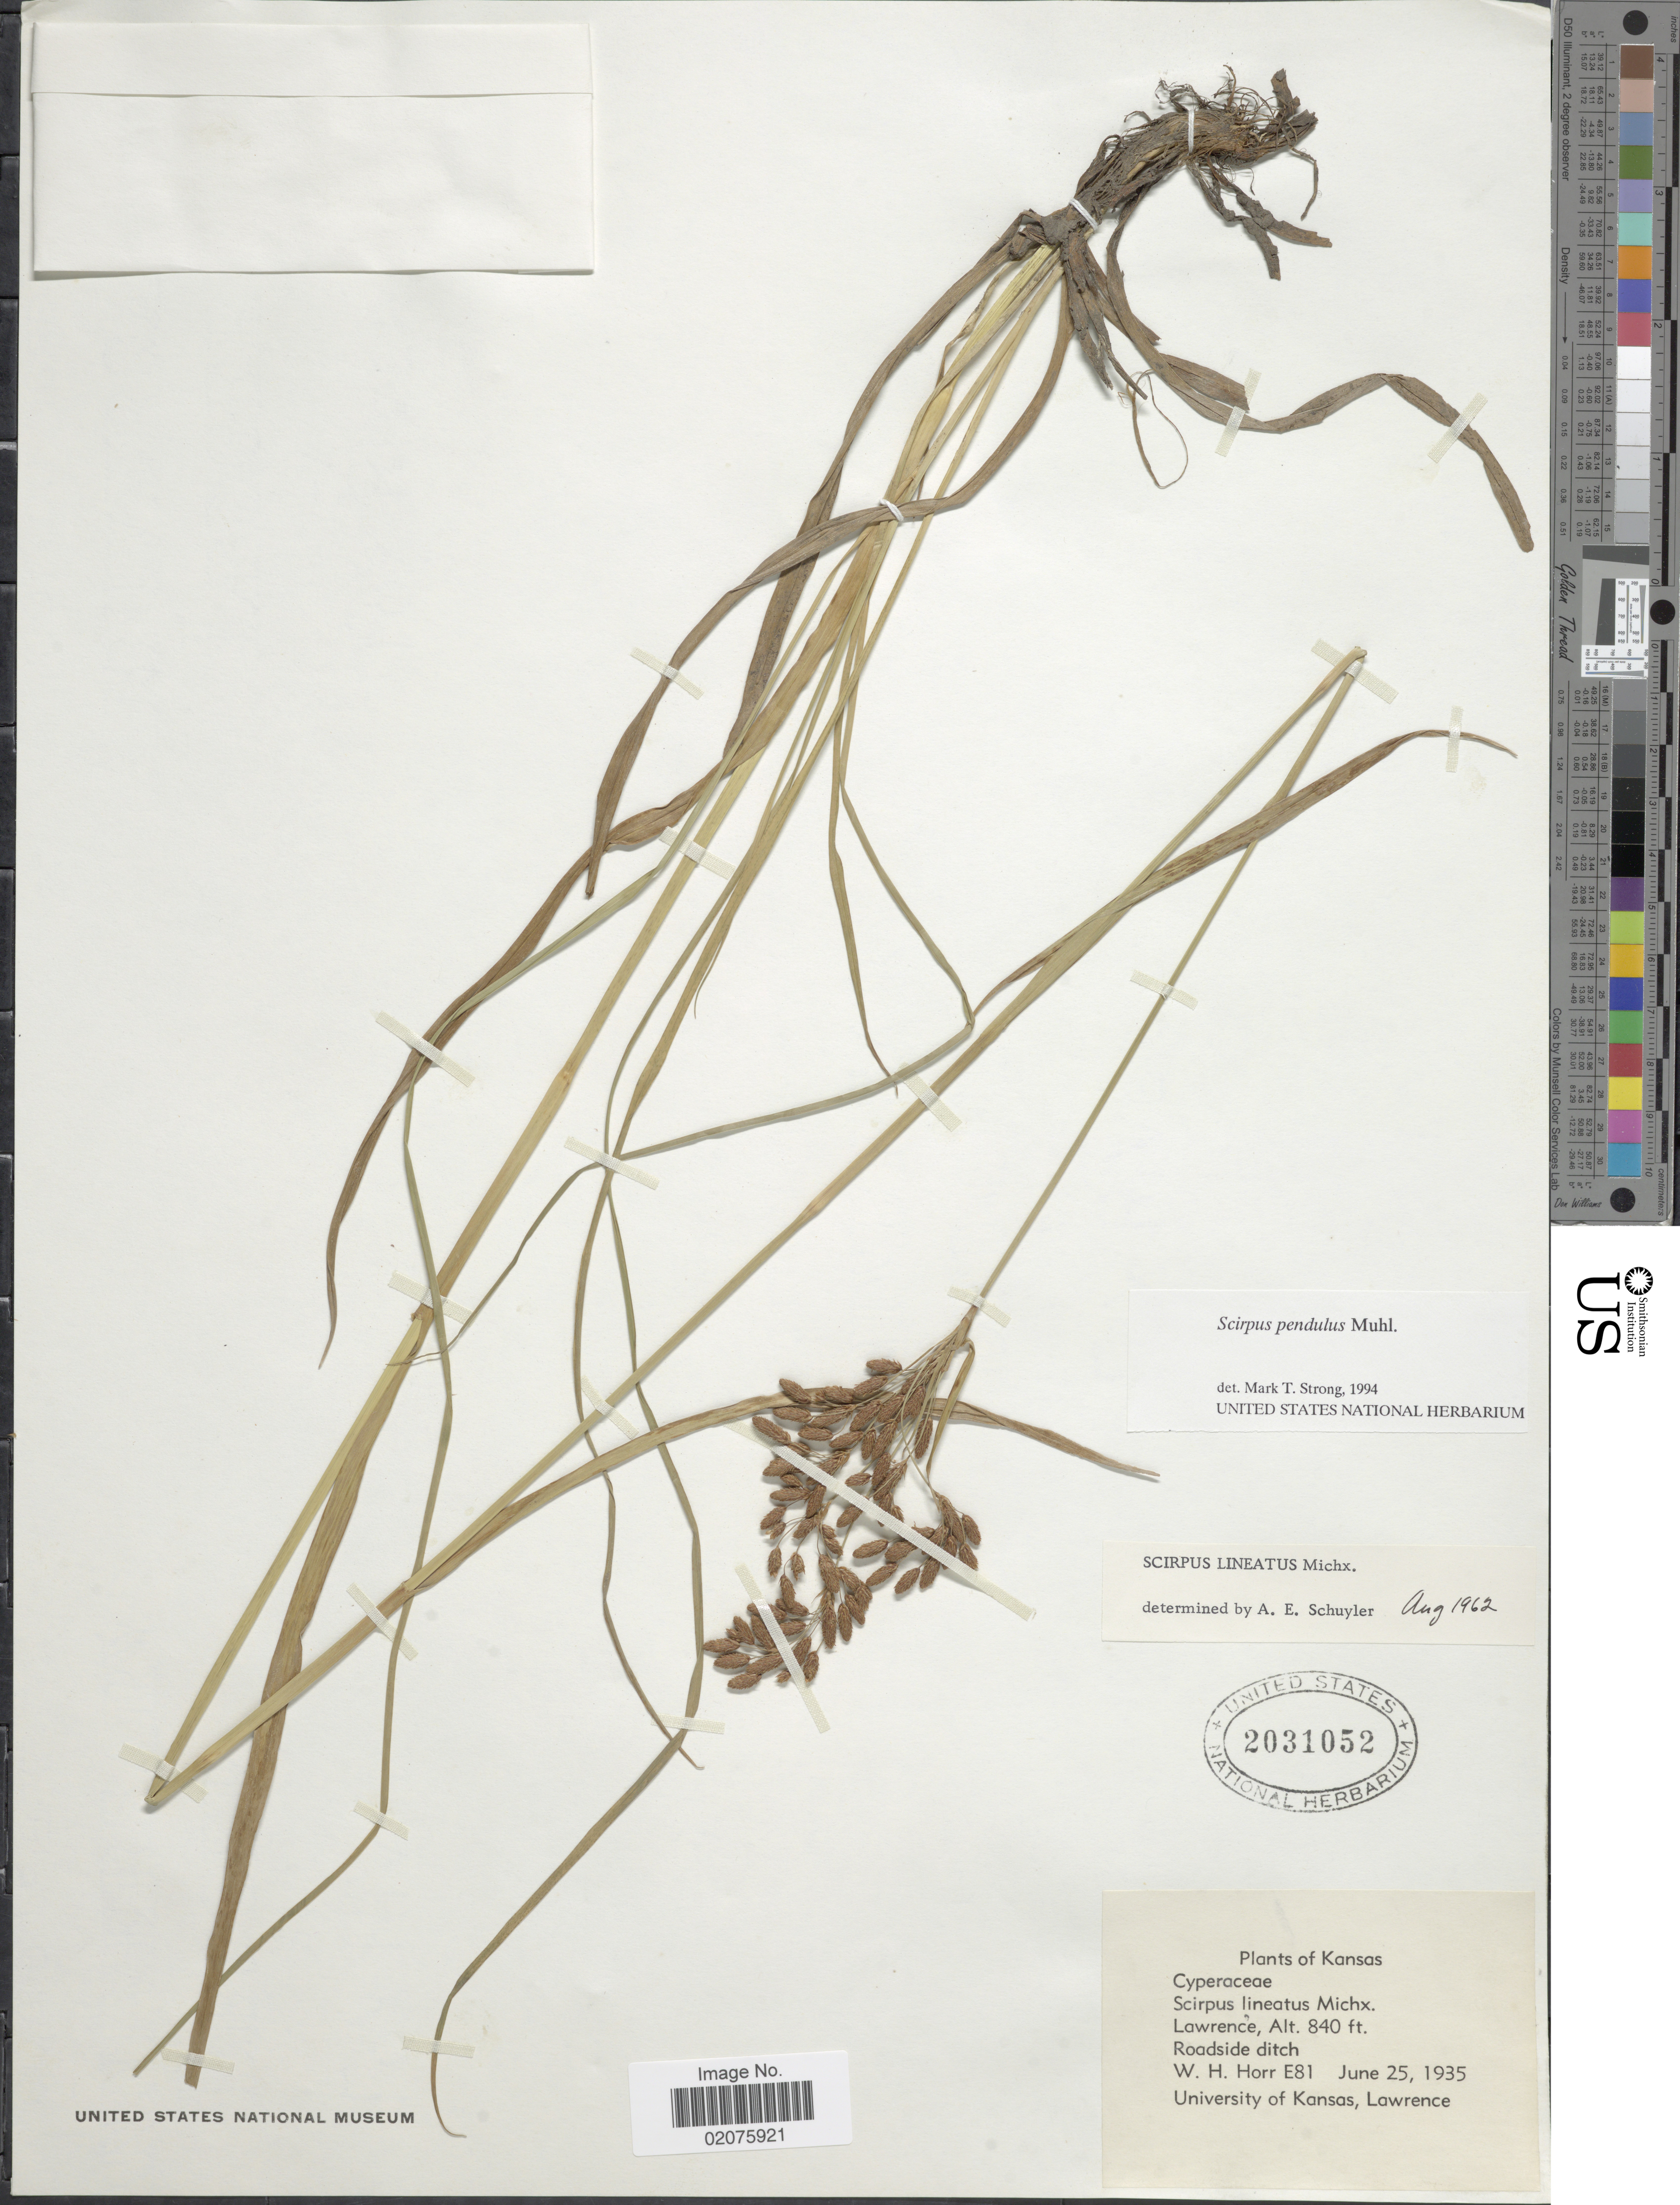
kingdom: Plantae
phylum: Tracheophyta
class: Liliopsida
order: Poales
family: Cyperaceae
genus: Scirpus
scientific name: Scirpus pendulus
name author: Muhl.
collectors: W. H. Horr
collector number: E81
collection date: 1935-06-25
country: United States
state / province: Kansas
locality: Lawrence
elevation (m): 256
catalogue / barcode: US 2031052